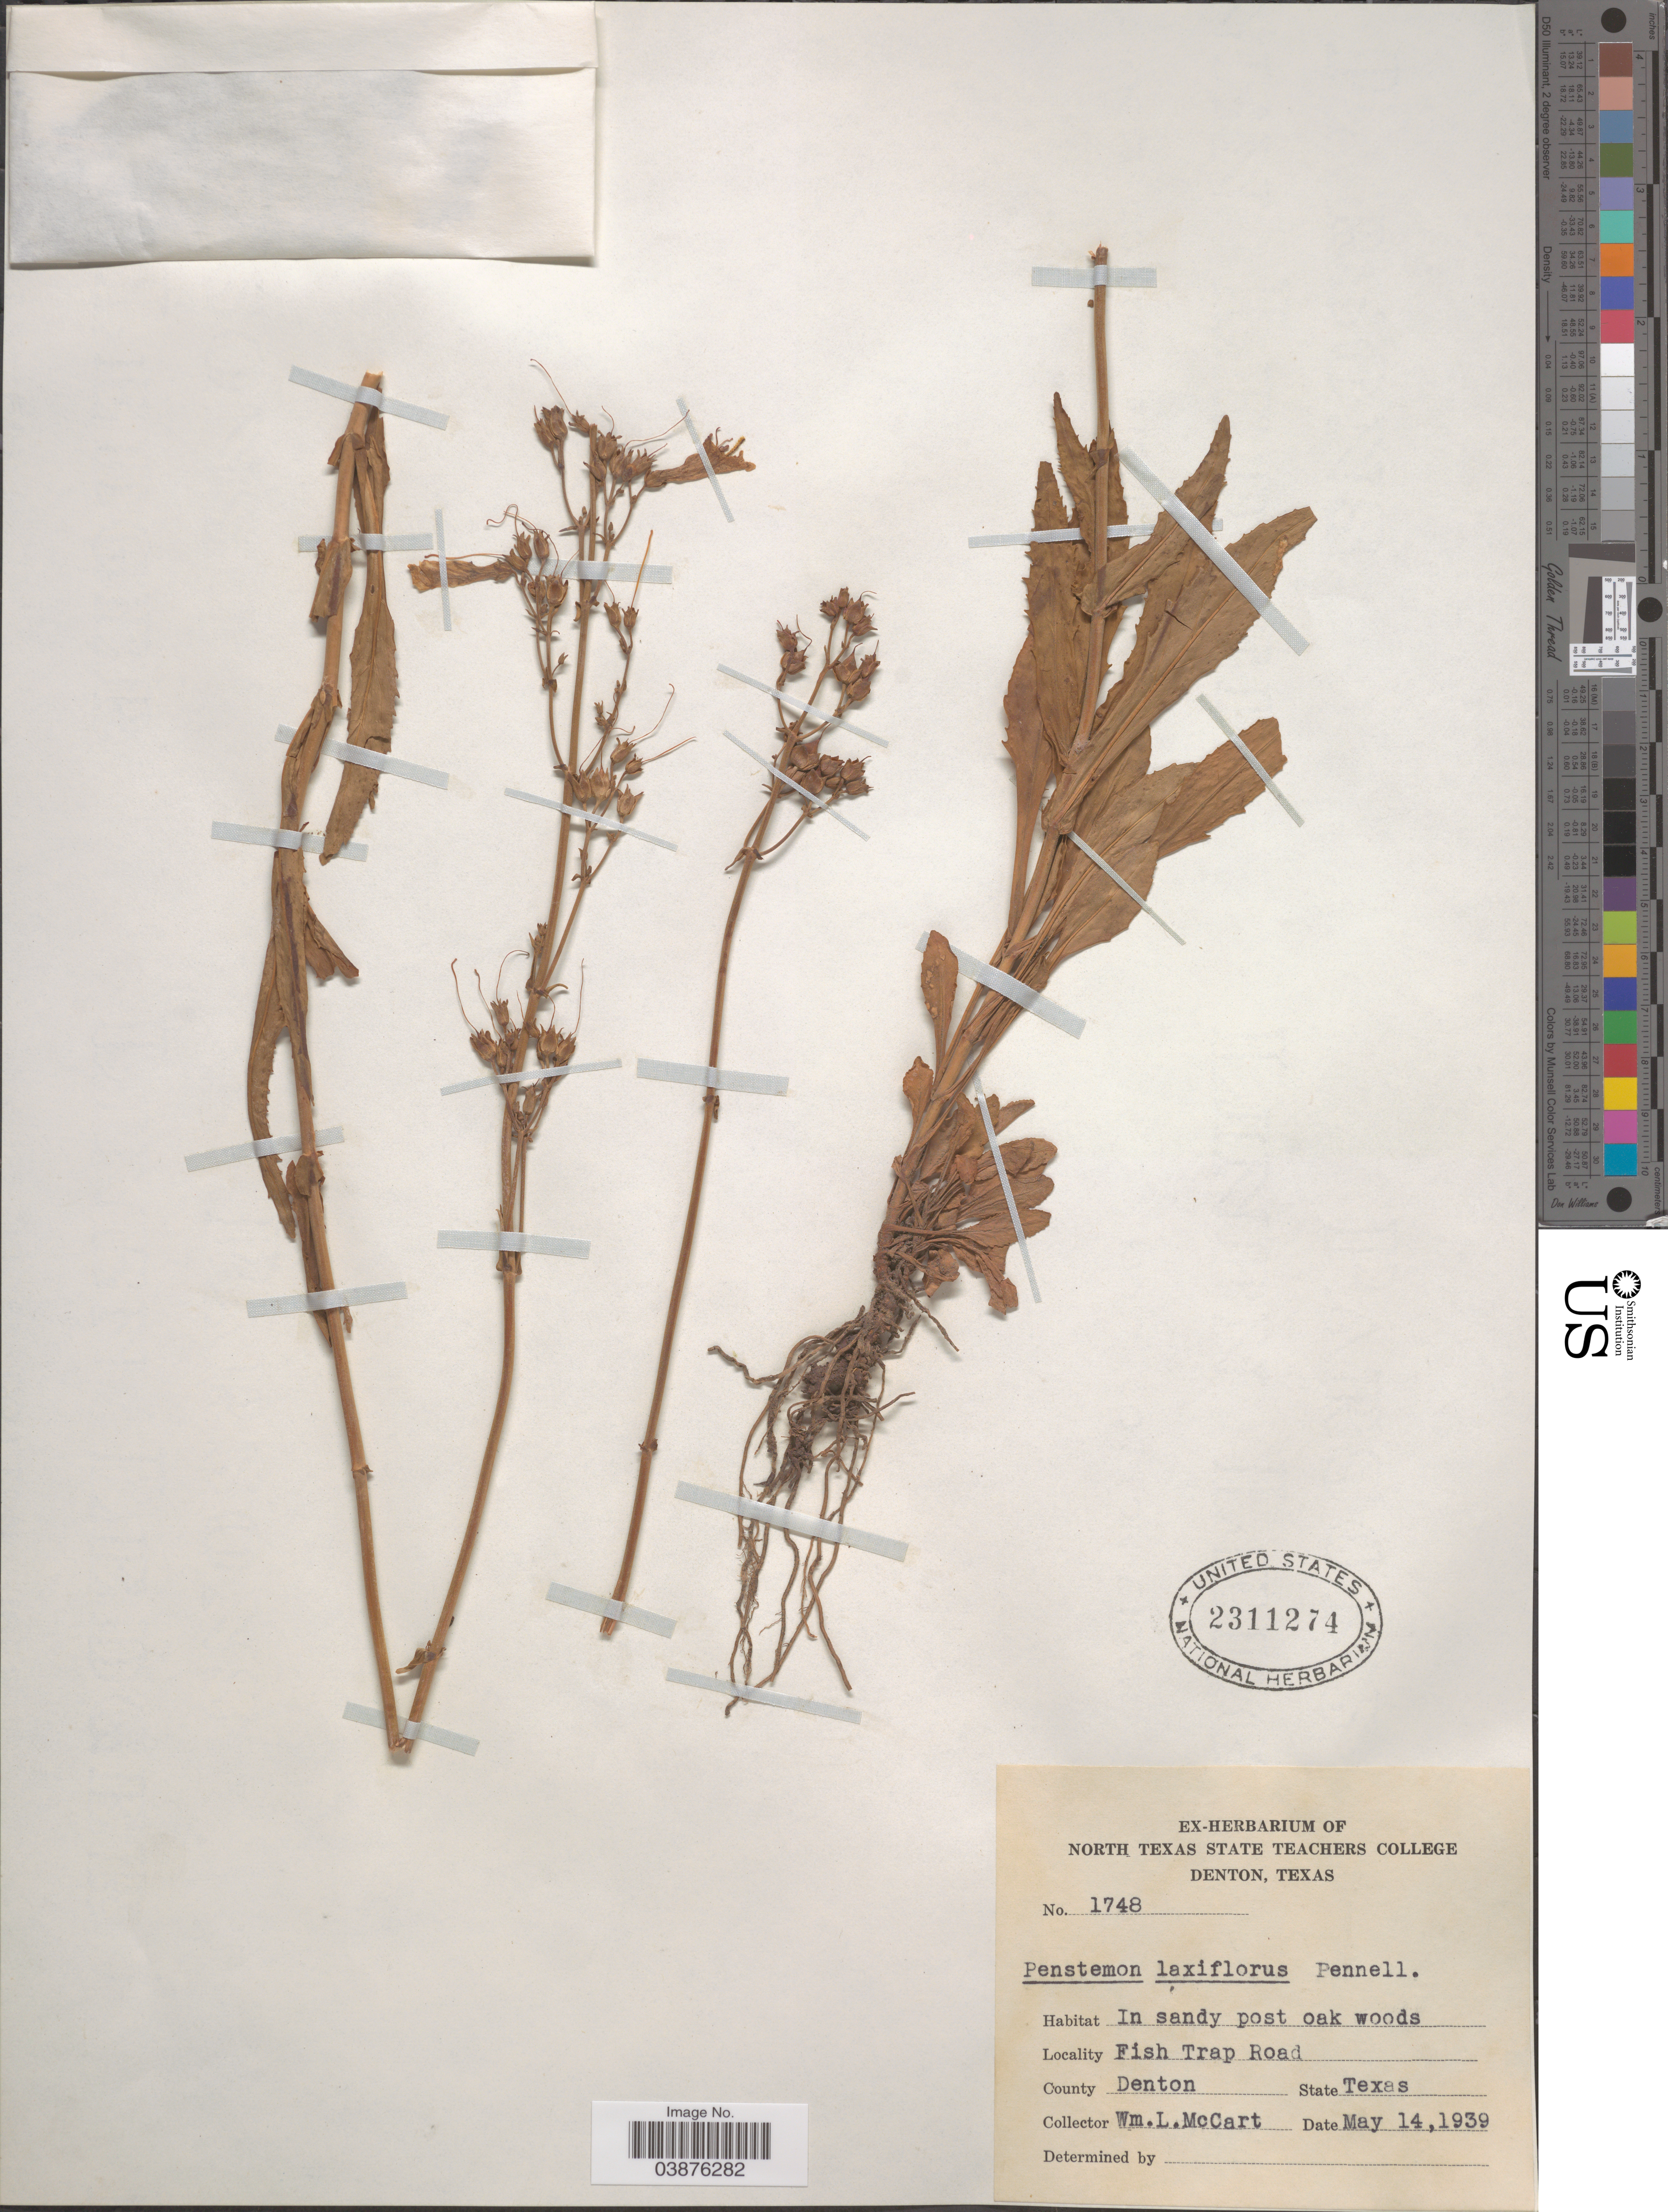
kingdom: Plantae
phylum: Tracheophyta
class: Magnoliopsida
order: Lamiales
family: Plantaginaceae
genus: Penstemon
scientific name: Penstemon laxiflorus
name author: Pennell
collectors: W. McCart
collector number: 1748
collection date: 1939-05-14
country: United States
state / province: Texas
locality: Fish Trap Road. County Denton.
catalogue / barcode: US 2311274